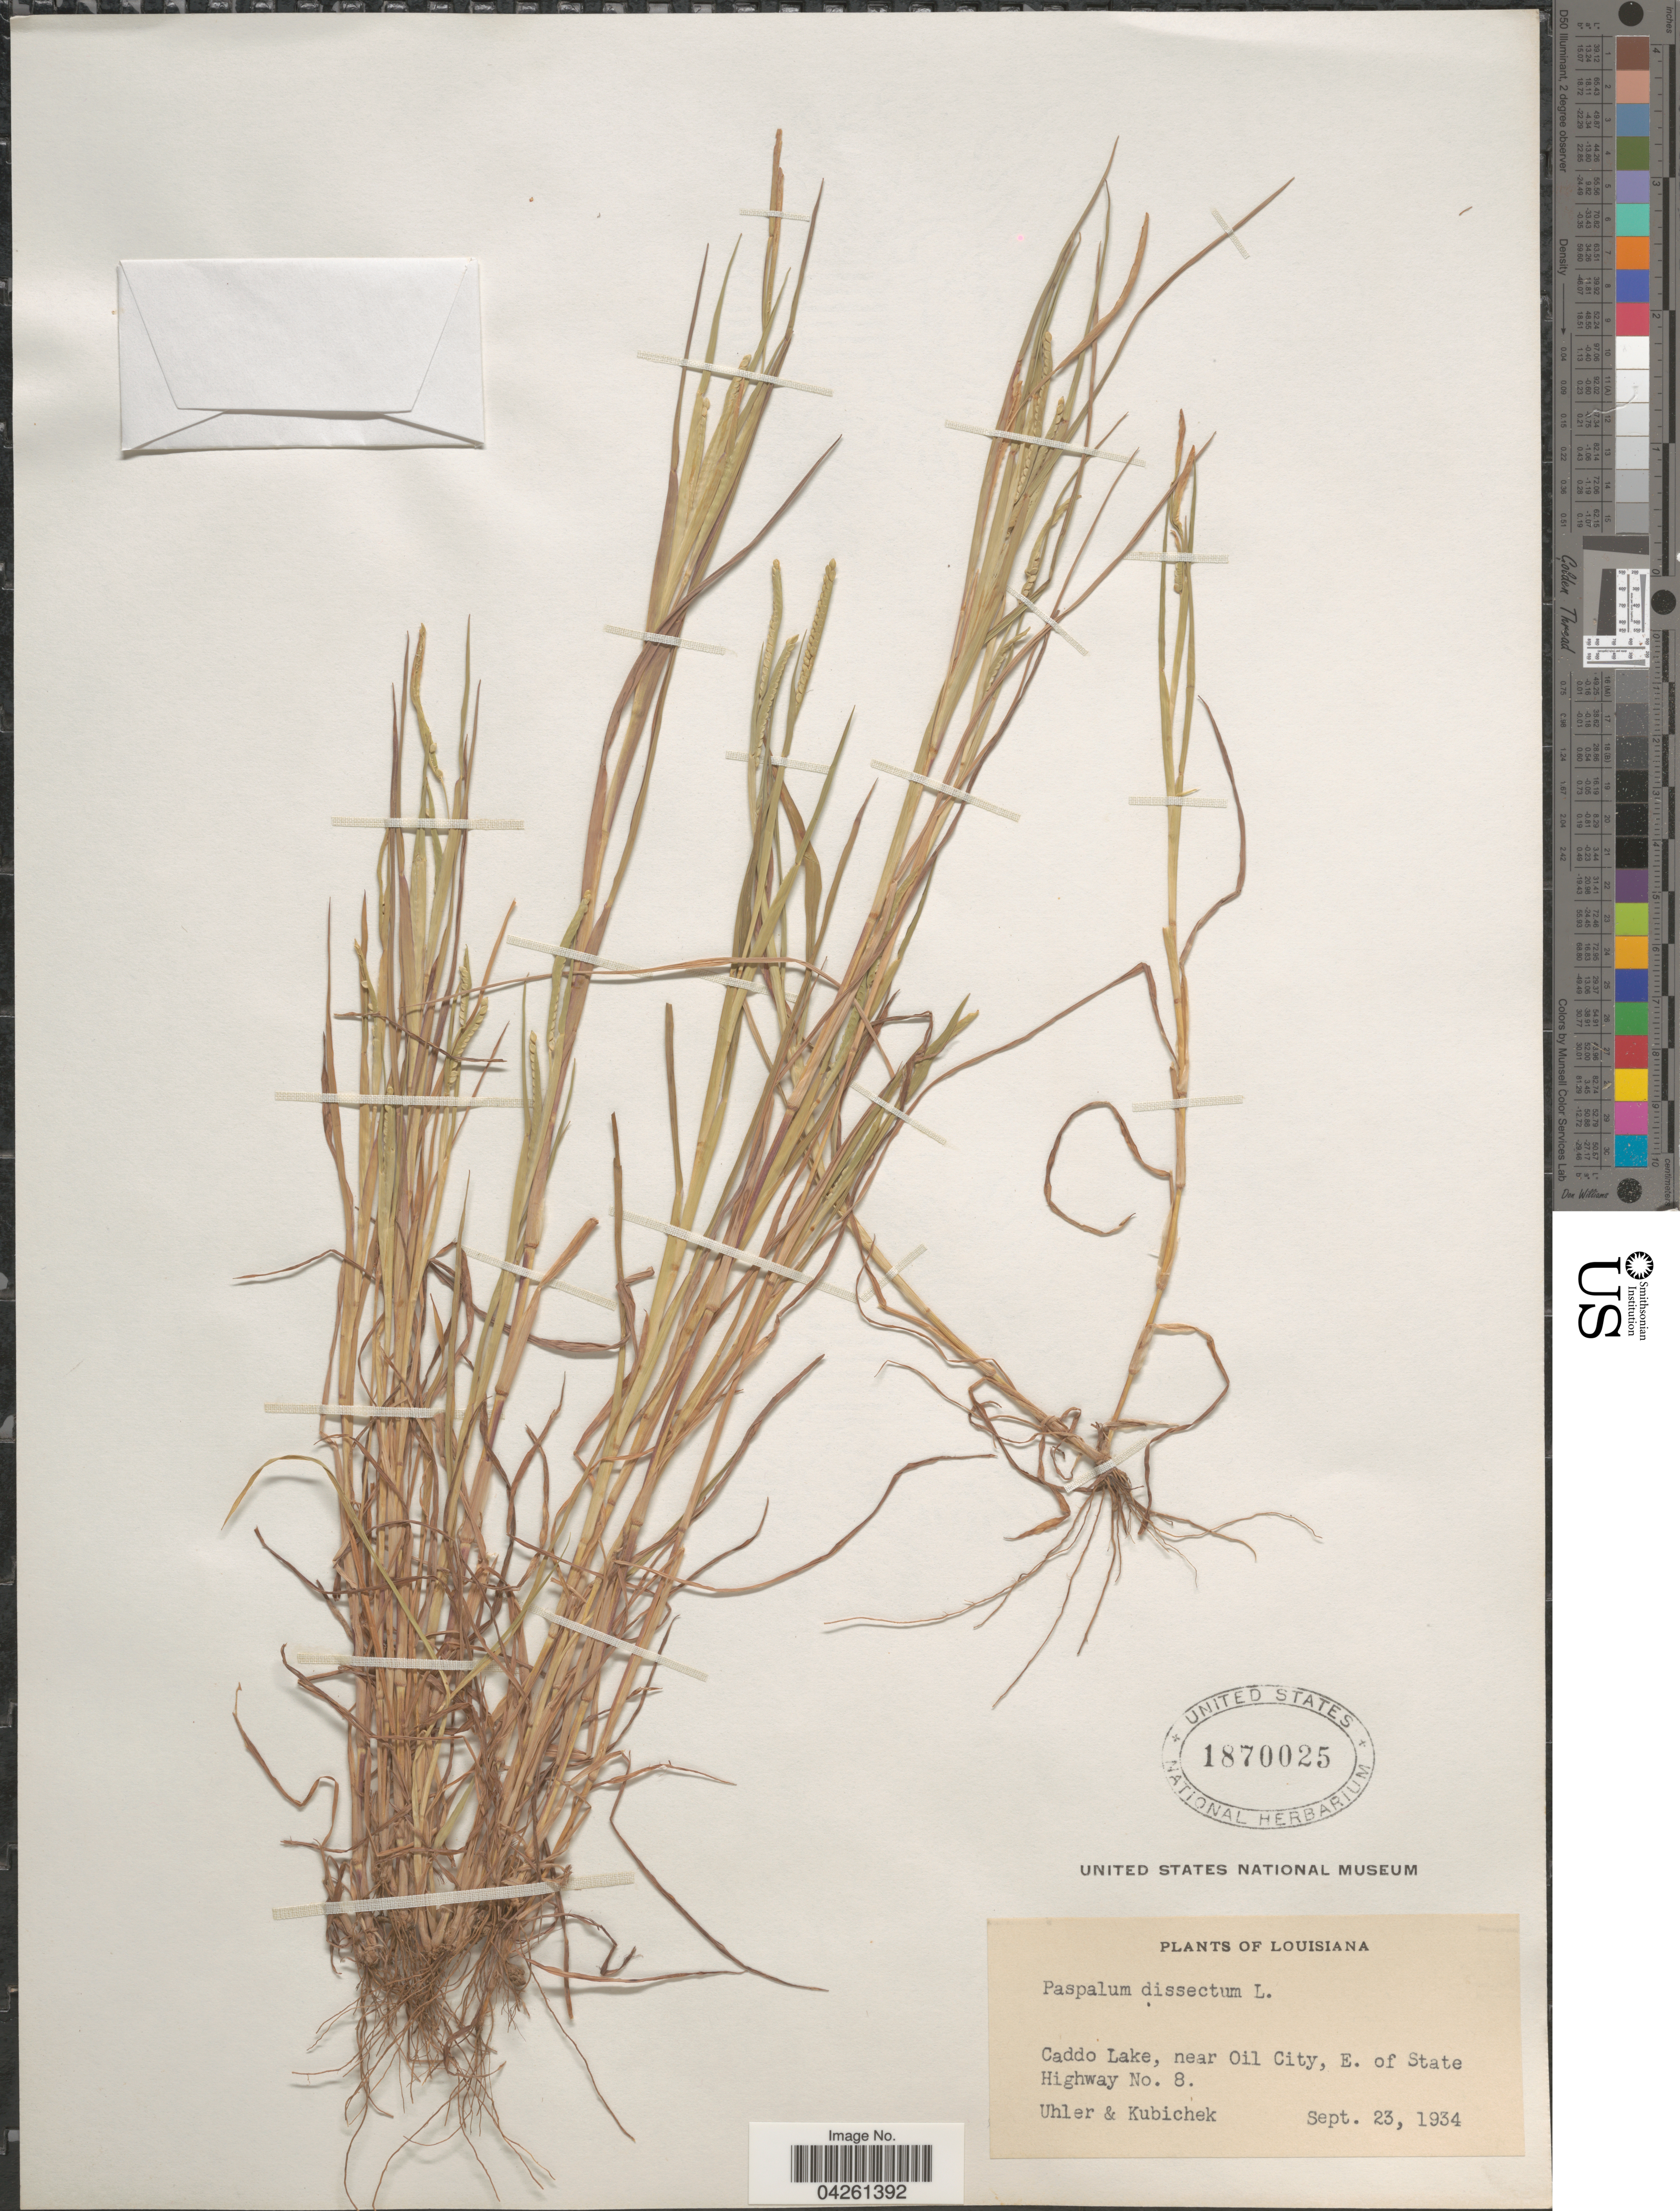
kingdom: Plantae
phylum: Tracheophyta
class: Liliopsida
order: Poales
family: Poaceae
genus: Paspalum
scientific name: Paspalum dissectum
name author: (L.) L.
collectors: Uhler & Kubichek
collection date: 1934-09-23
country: United States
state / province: Louisiana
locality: Caddo Lake, near Oil City, E. of State Highway No. 8.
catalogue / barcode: US 1870025